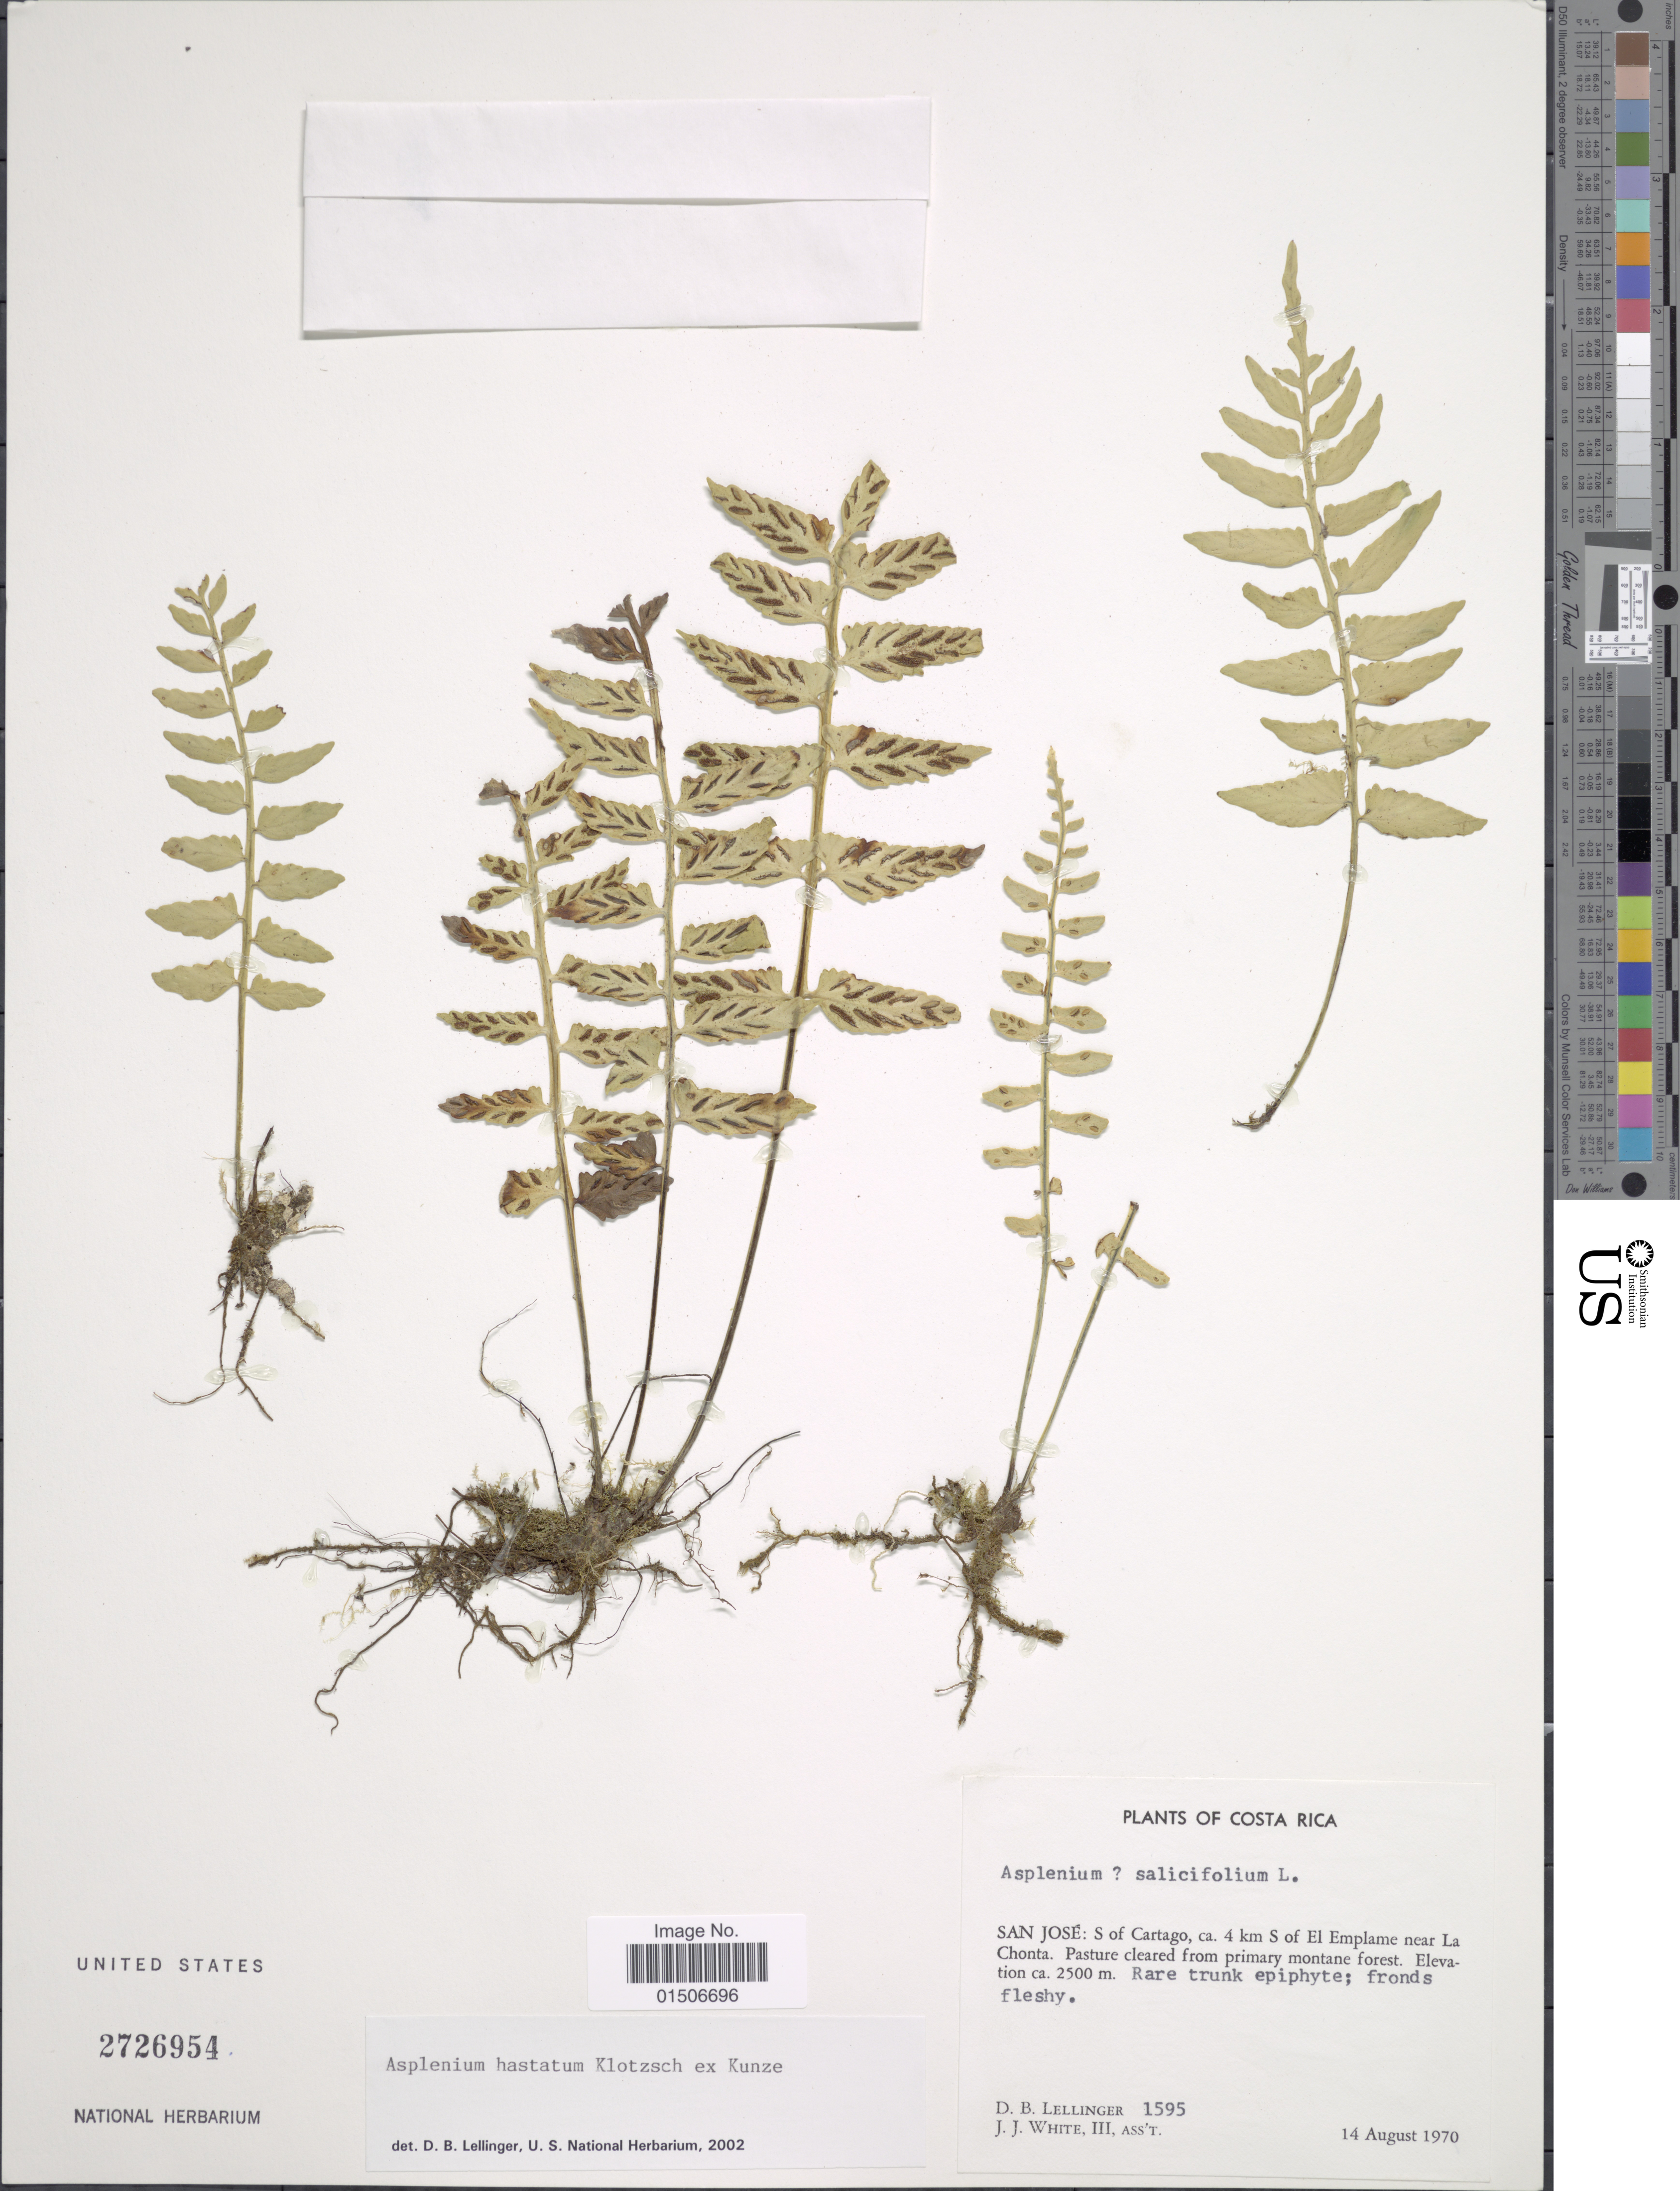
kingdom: Plantae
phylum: Tracheophyta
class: Polypodiopsida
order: Polypodiales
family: Aspleniaceae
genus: Asplenium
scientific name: Asplenium hastatum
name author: Klotzsch ex Kunze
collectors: D. B. Lellinger & J. J. White III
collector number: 1595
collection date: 1970-08-14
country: Costa Rica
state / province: San José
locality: S of Cartago, ca 4 km S of El Emplame near La Chonta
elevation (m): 2500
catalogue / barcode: US 2726954